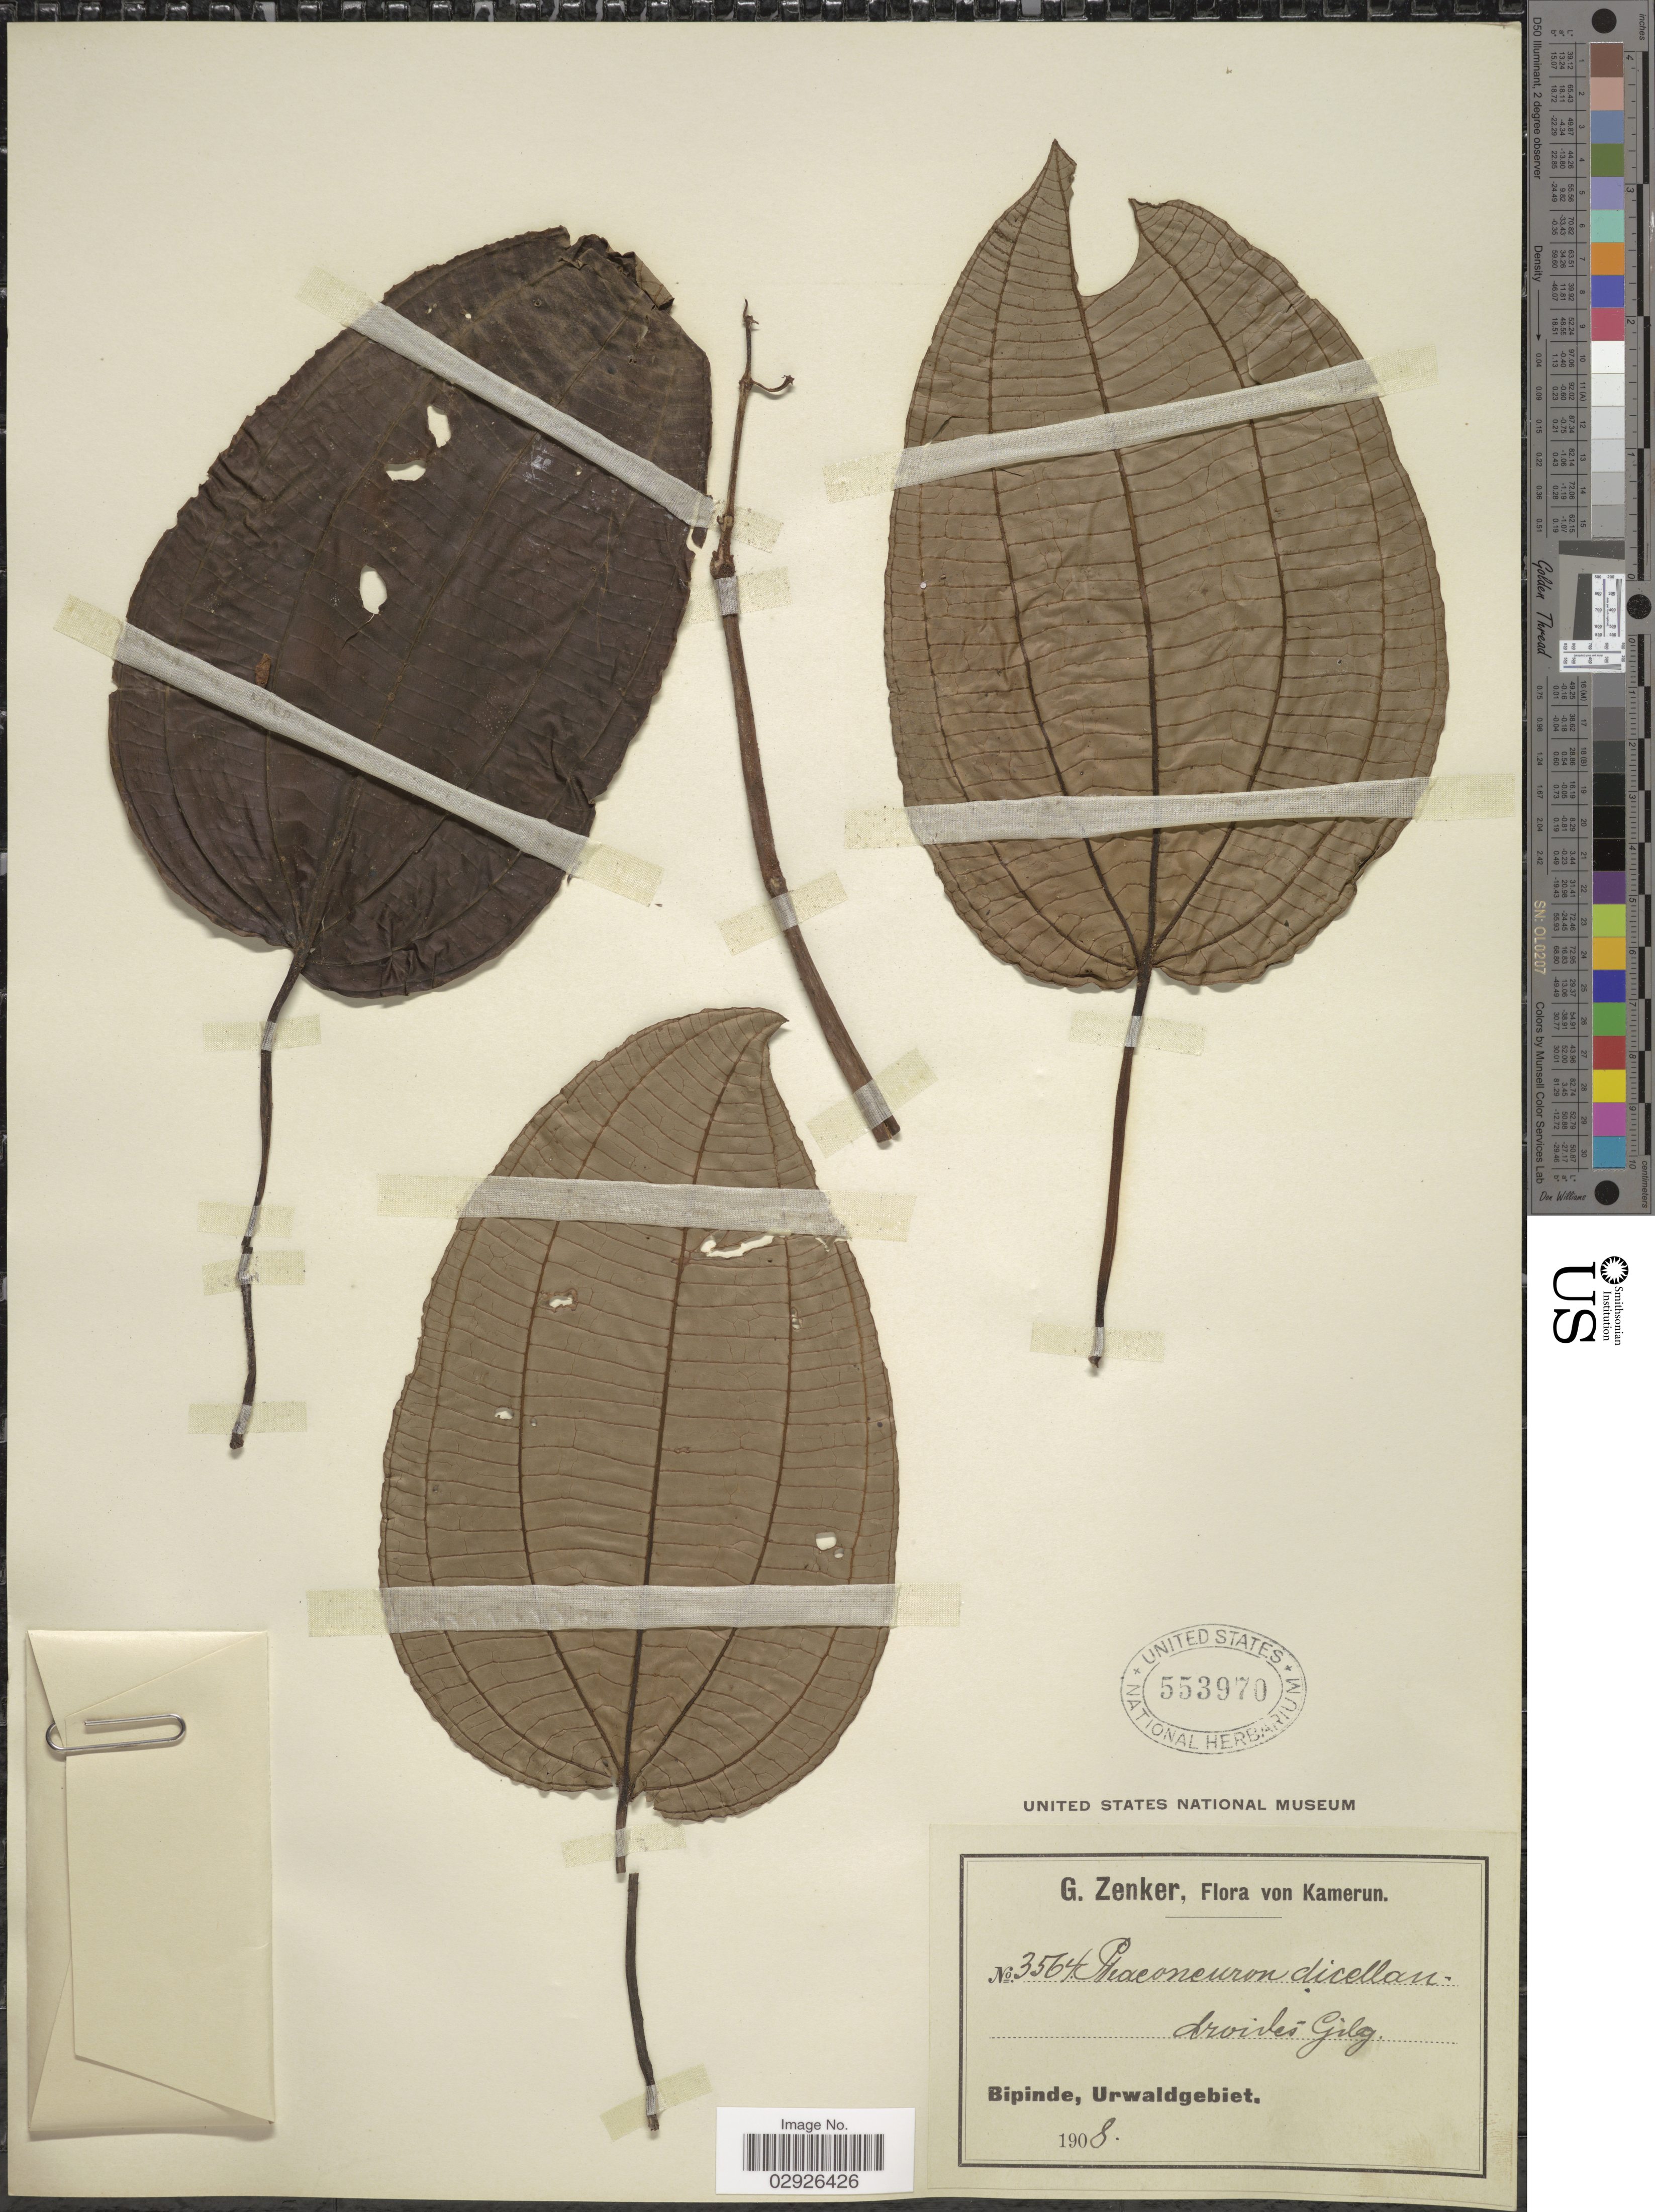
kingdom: Plantae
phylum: Tracheophyta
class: Magnoliopsida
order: Myrtales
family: Melastomataceae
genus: Ochthocharis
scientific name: Ochthocharis dicellandroides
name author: (Gilg) C.Hansen & Wickens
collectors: G. A. Zenker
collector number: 3564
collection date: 1908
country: Cameroon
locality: Kamerun, Bipinde, Urwaldgebiet.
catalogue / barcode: US 553970